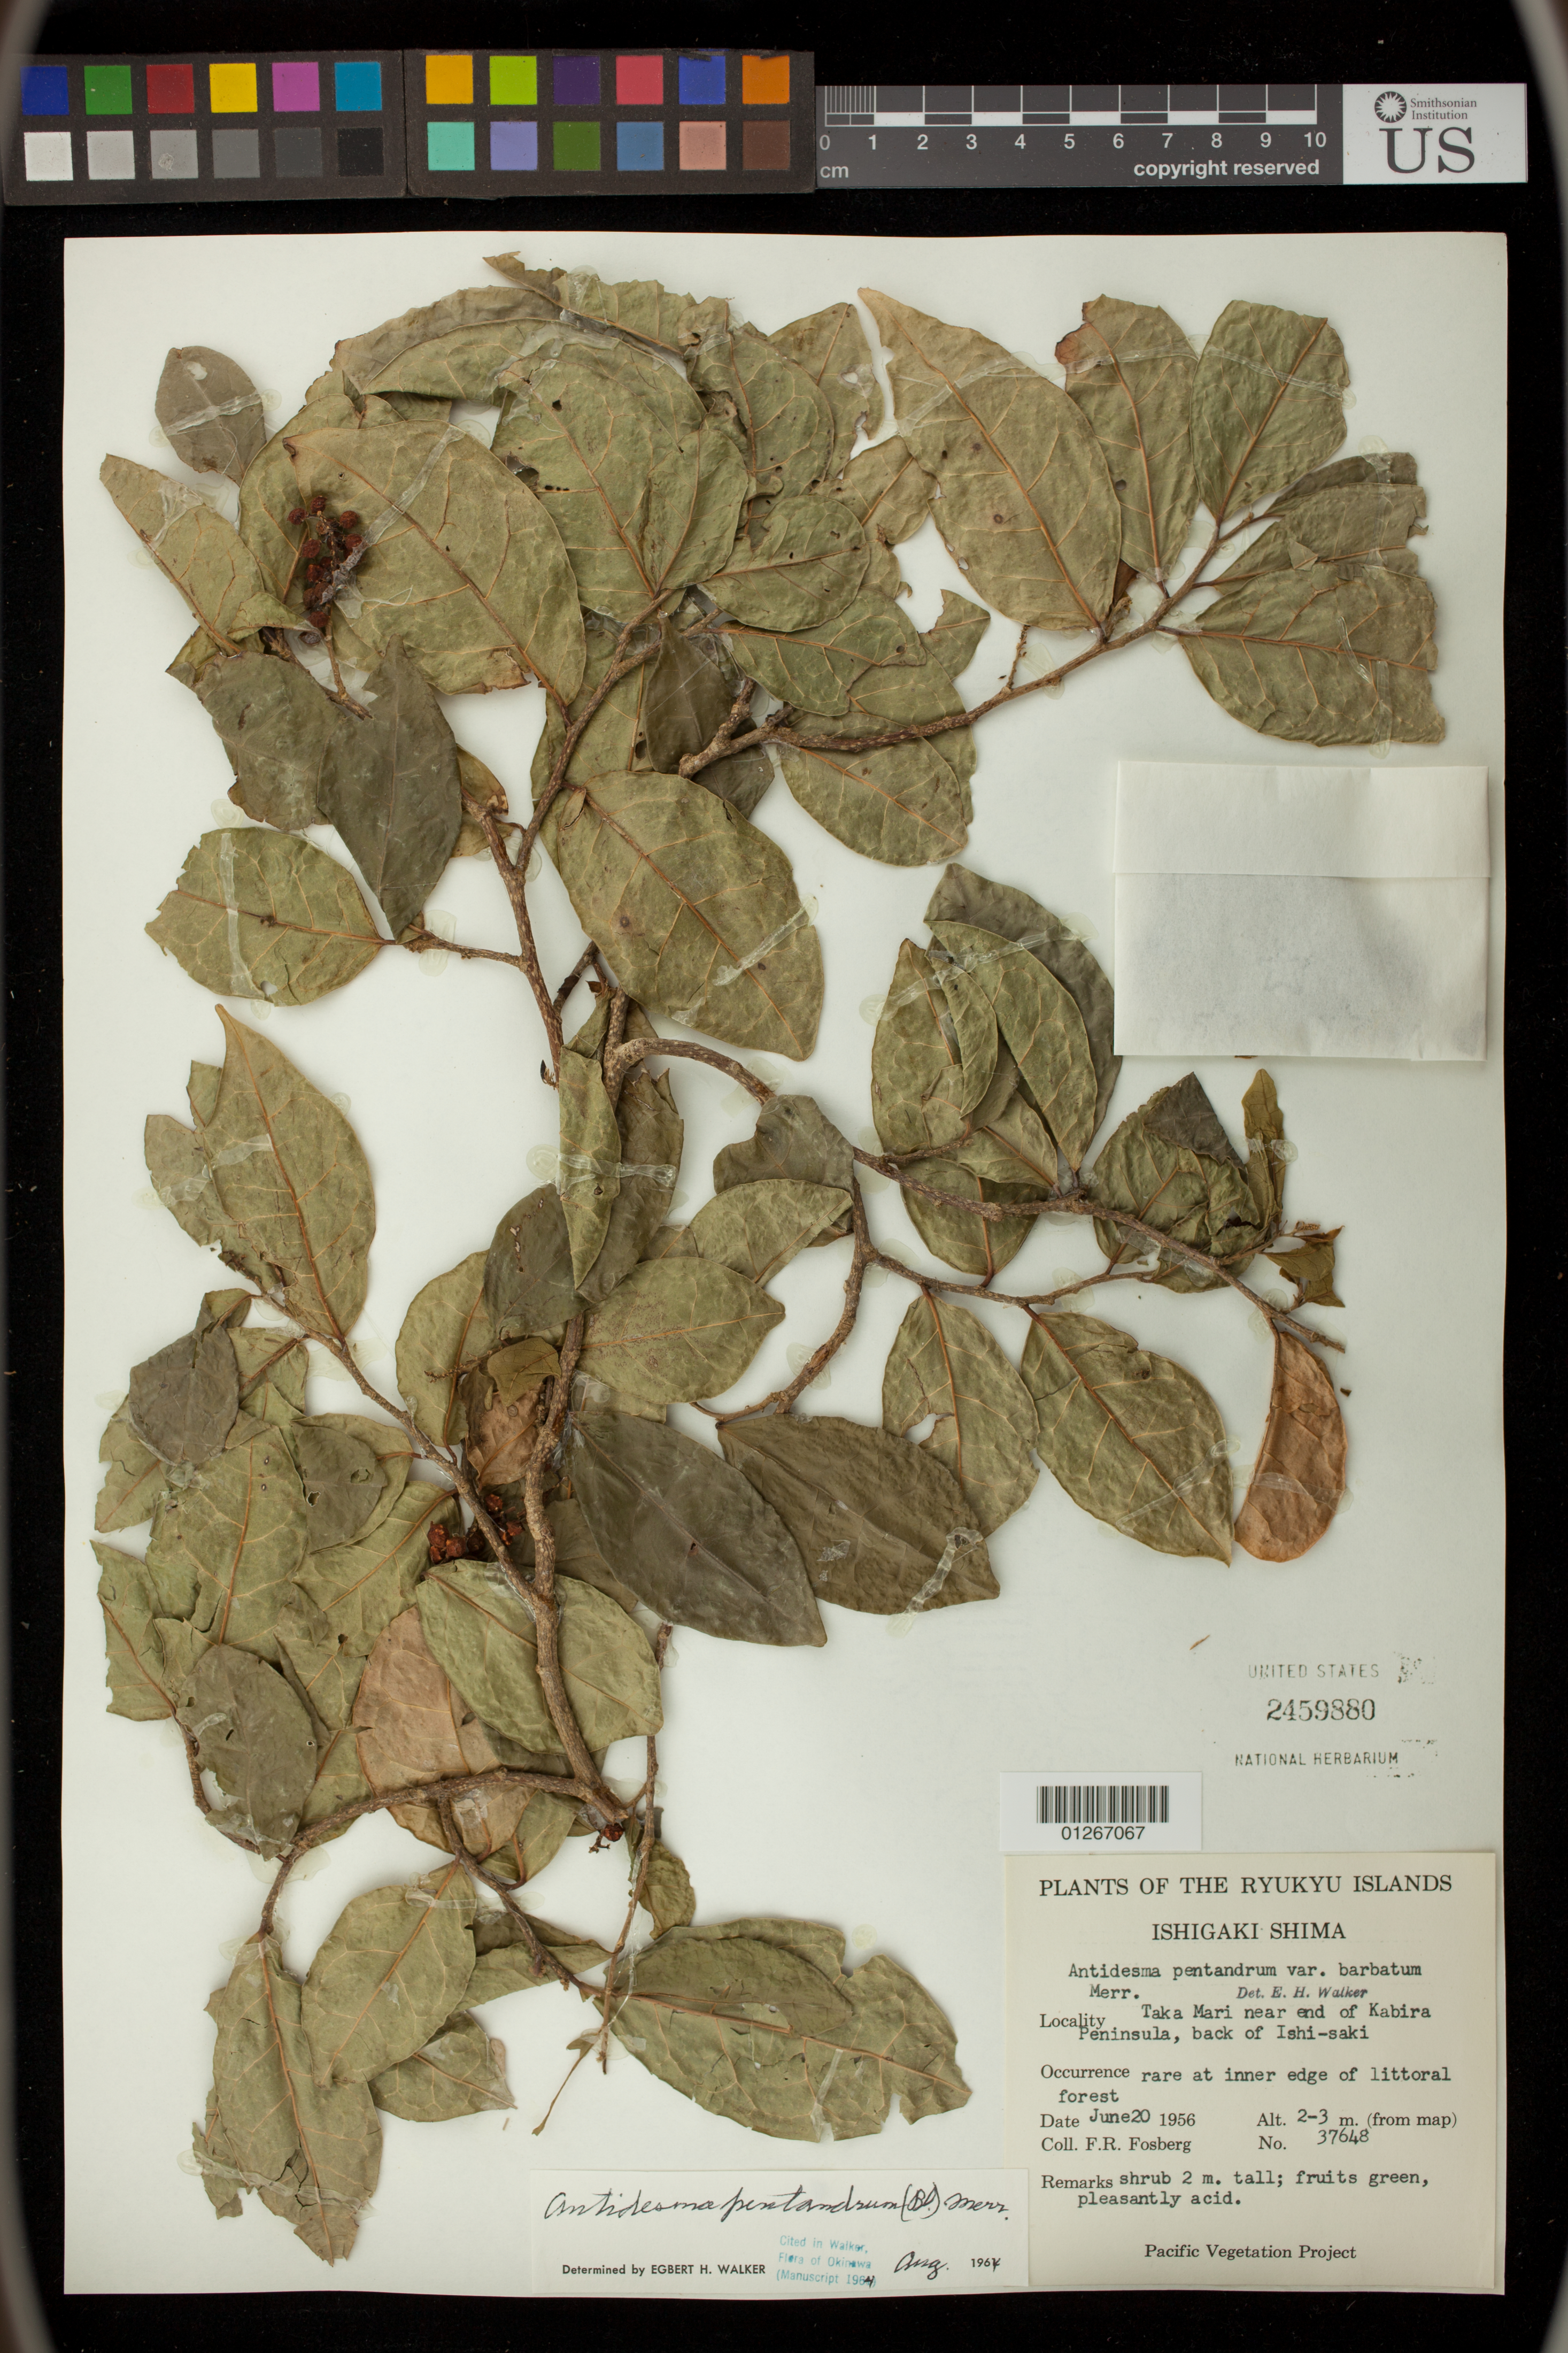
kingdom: Plantae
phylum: Tracheophyta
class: Magnoliopsida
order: Malpighiales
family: Phyllanthaceae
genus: Antidesma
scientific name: Antidesma pentandrum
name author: (Blanco) Merr.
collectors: F. R. Fosberg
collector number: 37648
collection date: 1956-06-20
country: Japan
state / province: Okinawa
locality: Taka Mari near end of Kabira Peninsula, Back of Ishi-saki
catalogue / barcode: US 2459880